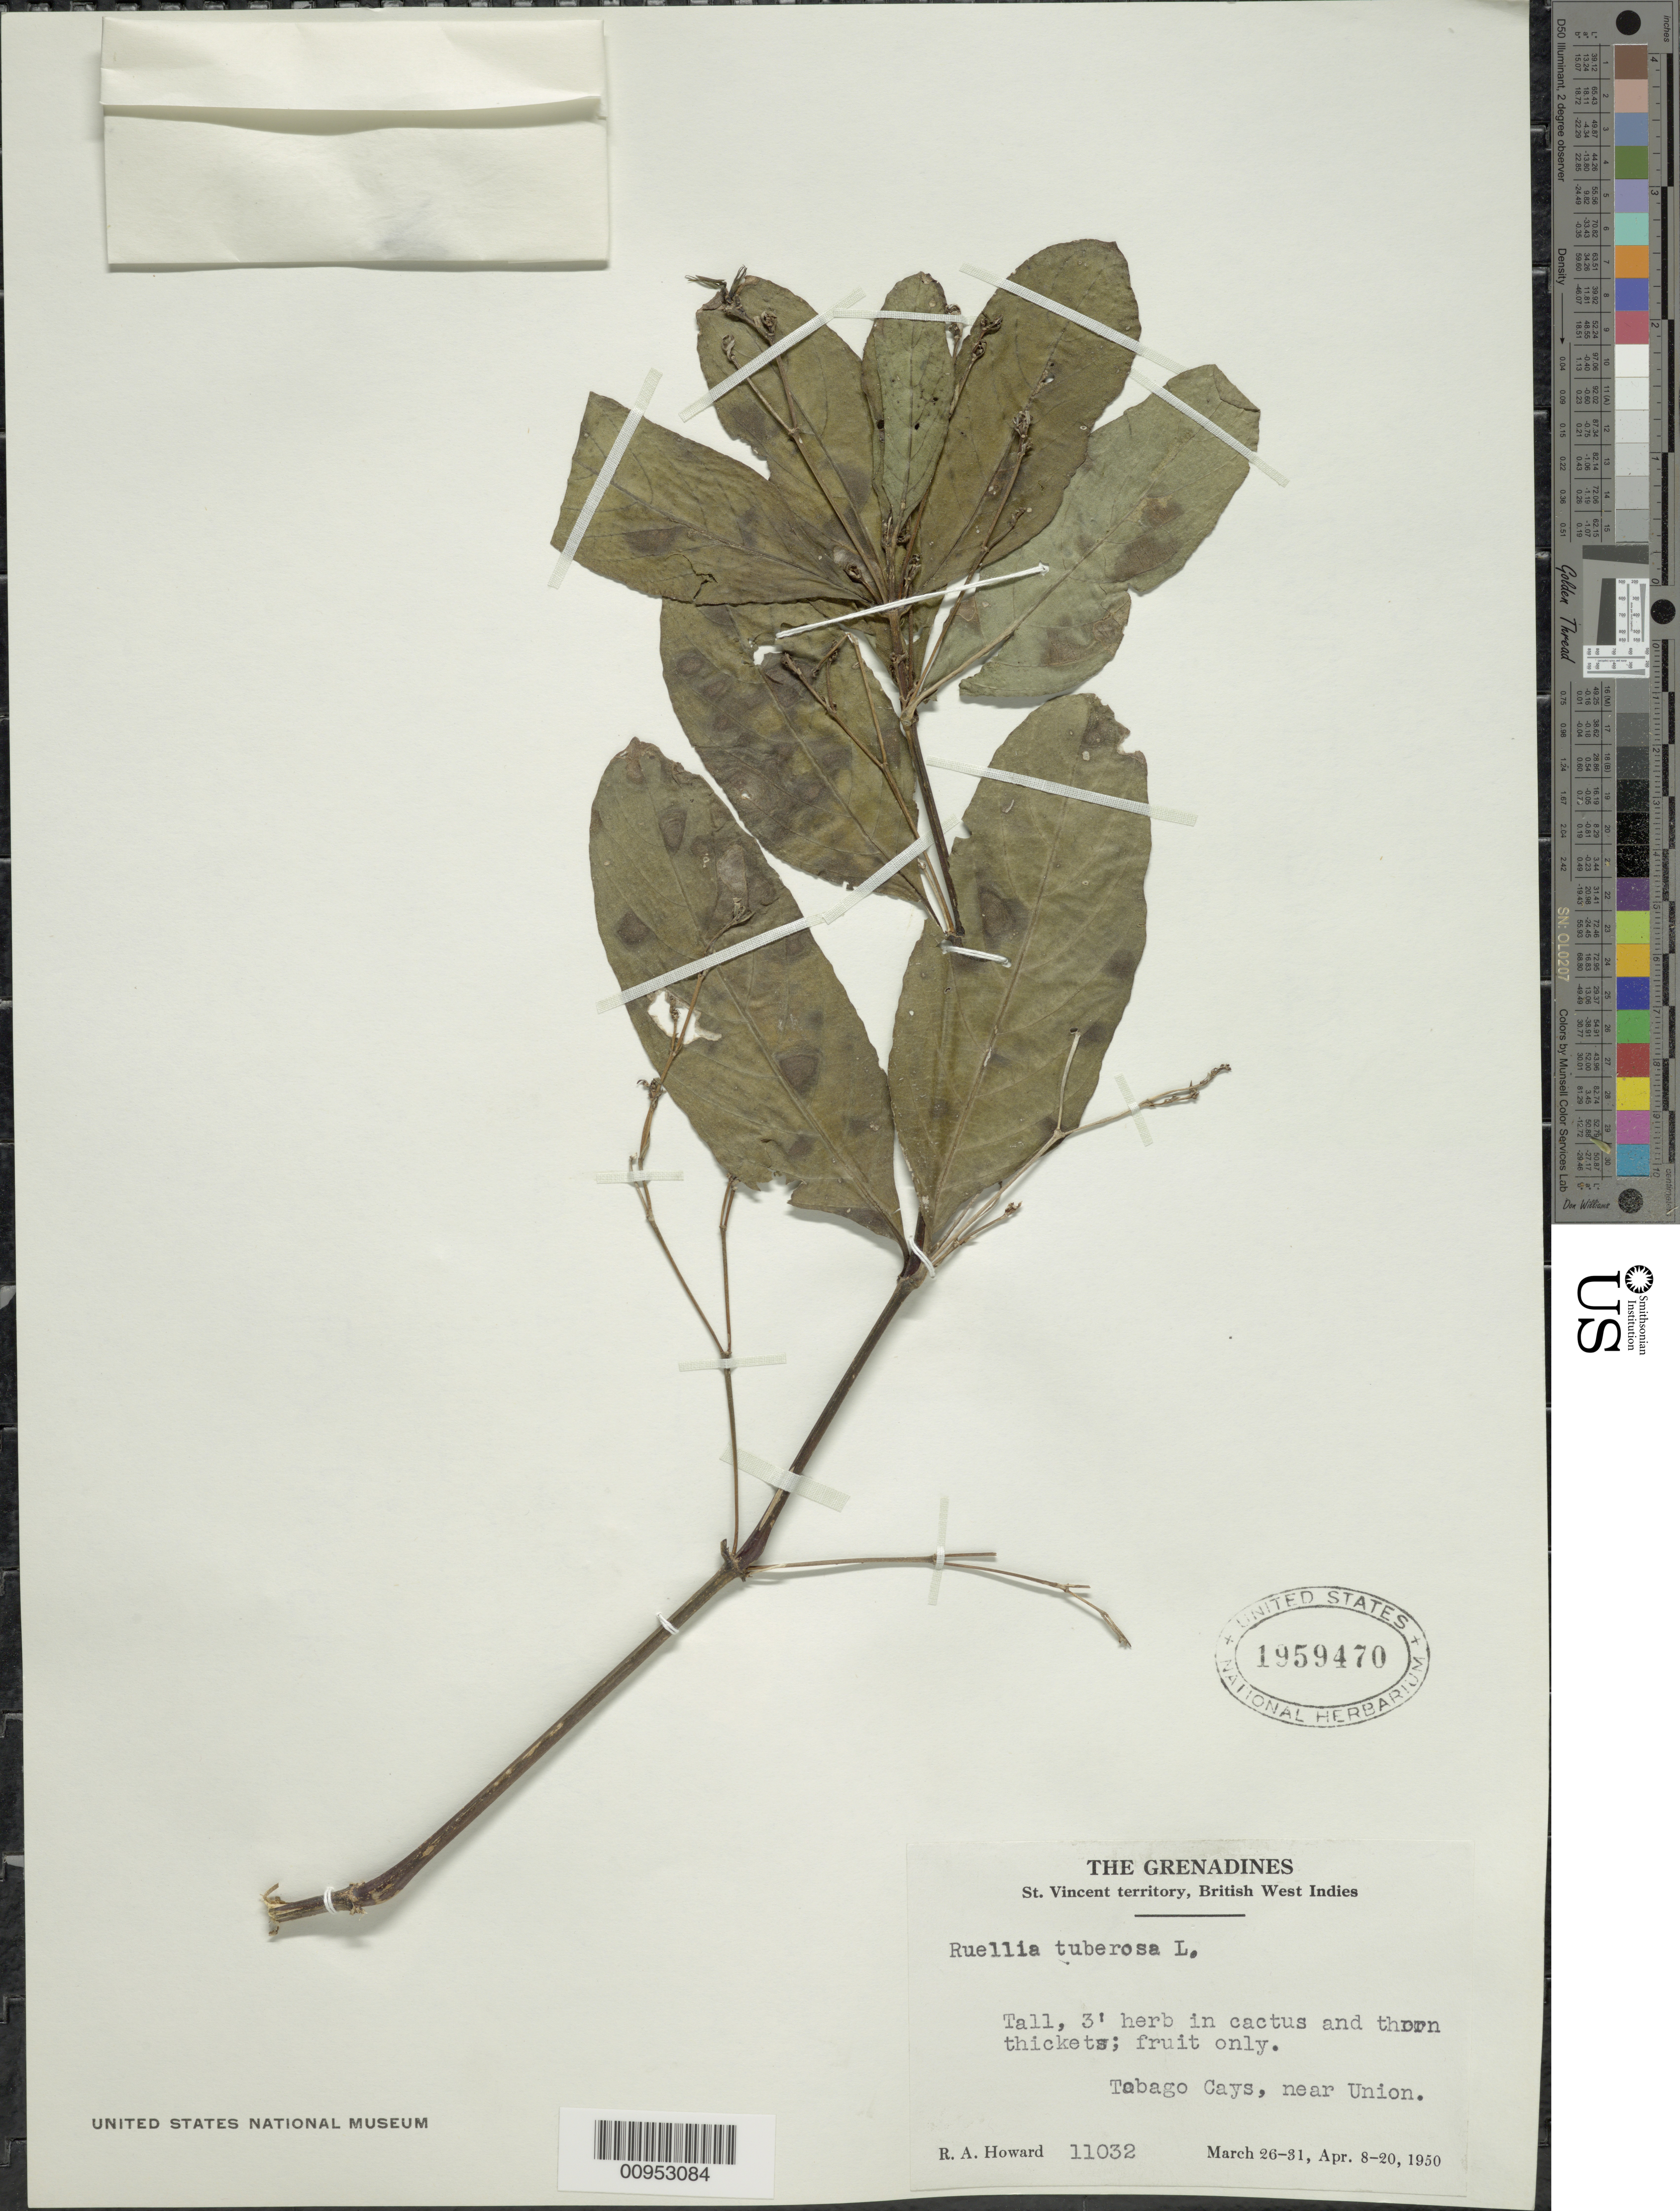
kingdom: Plantae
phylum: Tracheophyta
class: Magnoliopsida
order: Lamiales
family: Acanthaceae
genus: Ruellia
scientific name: Ruellia tuberosa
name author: L.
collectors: R. A. Howard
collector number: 11032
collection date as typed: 26 Mar 1950 to 31 Mar 1950 and 08 Apr 1950 to 20 Apr 1950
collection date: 1950-03-26/1950-04-20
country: St. Vincent - Grenadines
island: St. Vincent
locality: Tobago Cays, near Union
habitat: In cactus and thorn thickets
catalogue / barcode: US 1959470